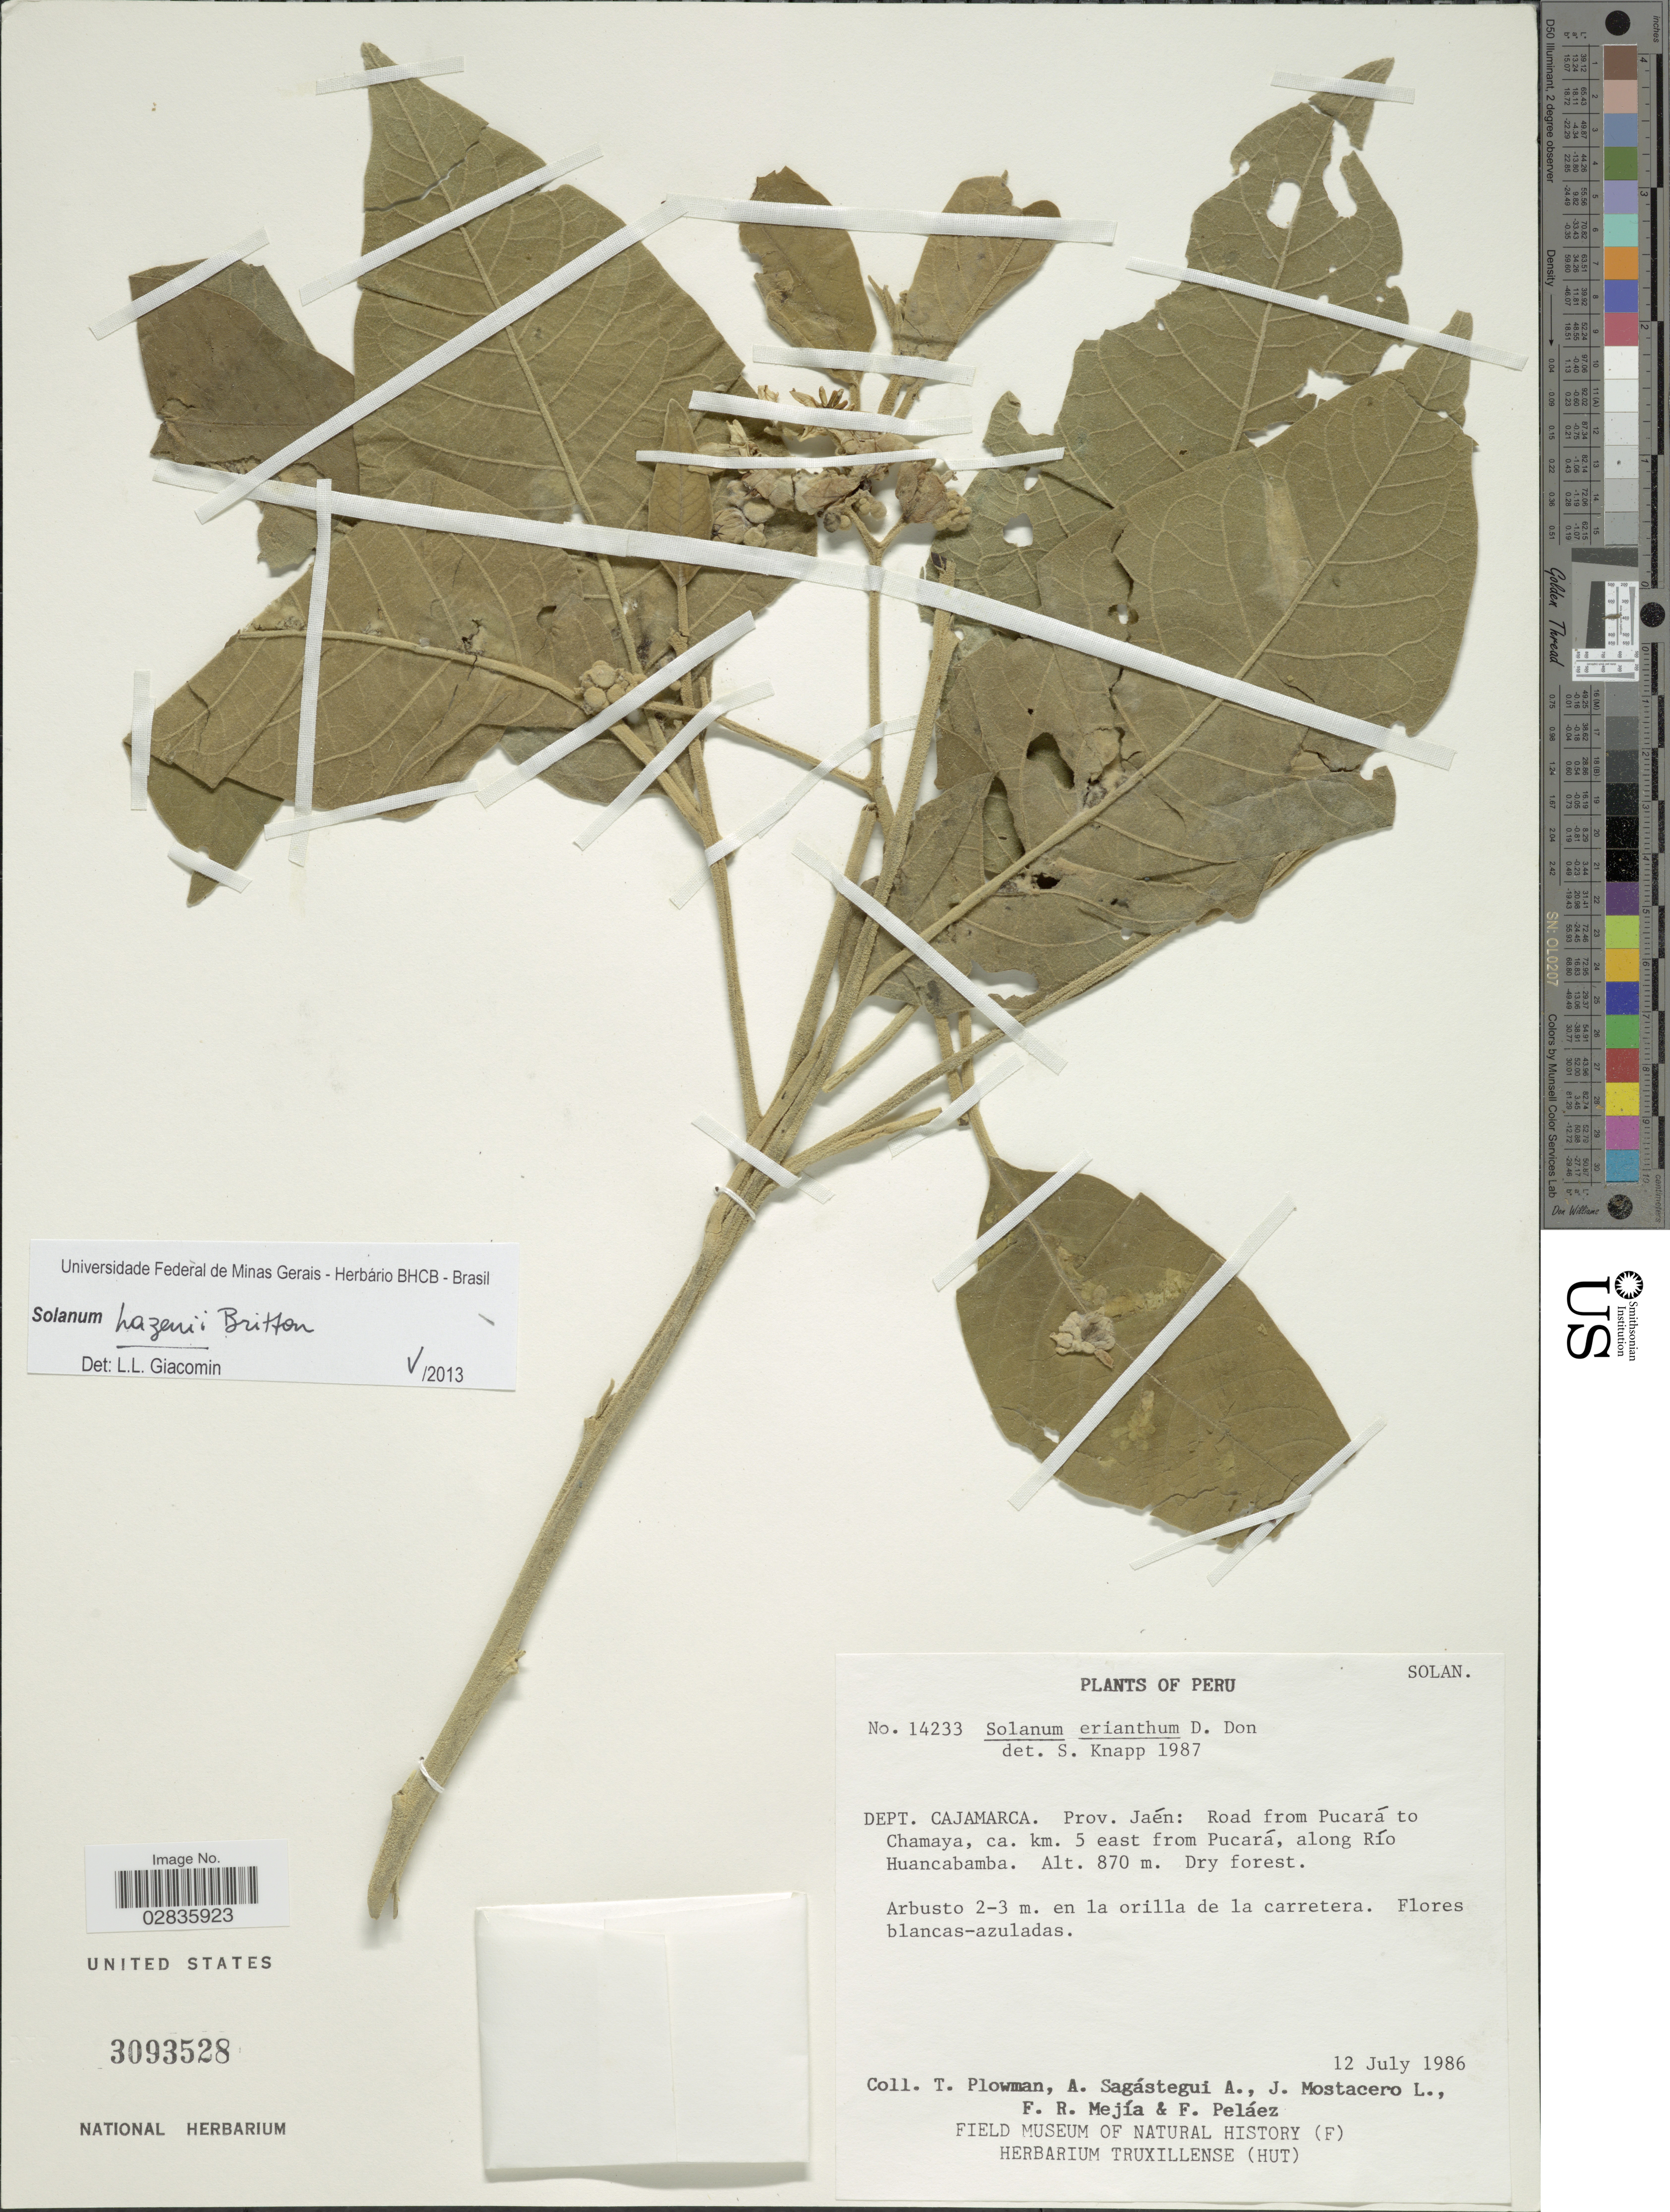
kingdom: Plantae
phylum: Tracheophyta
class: Magnoliopsida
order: Solanales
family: Solanaceae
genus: Solanum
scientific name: Solanum hazenii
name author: Britton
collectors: T. Plowman, A. Sagástegui A., J. Mostacero L., F. R. Mejia & F. Pelaez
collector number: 14233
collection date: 1986-07-12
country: Peru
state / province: Cajamarca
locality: Dept. Cajamarca. Prov. Jaén: Road from Pucará to Chamaya, ca. km. 5 east from Pucará, along Río Huancabamba.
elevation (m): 870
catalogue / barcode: US 3093528